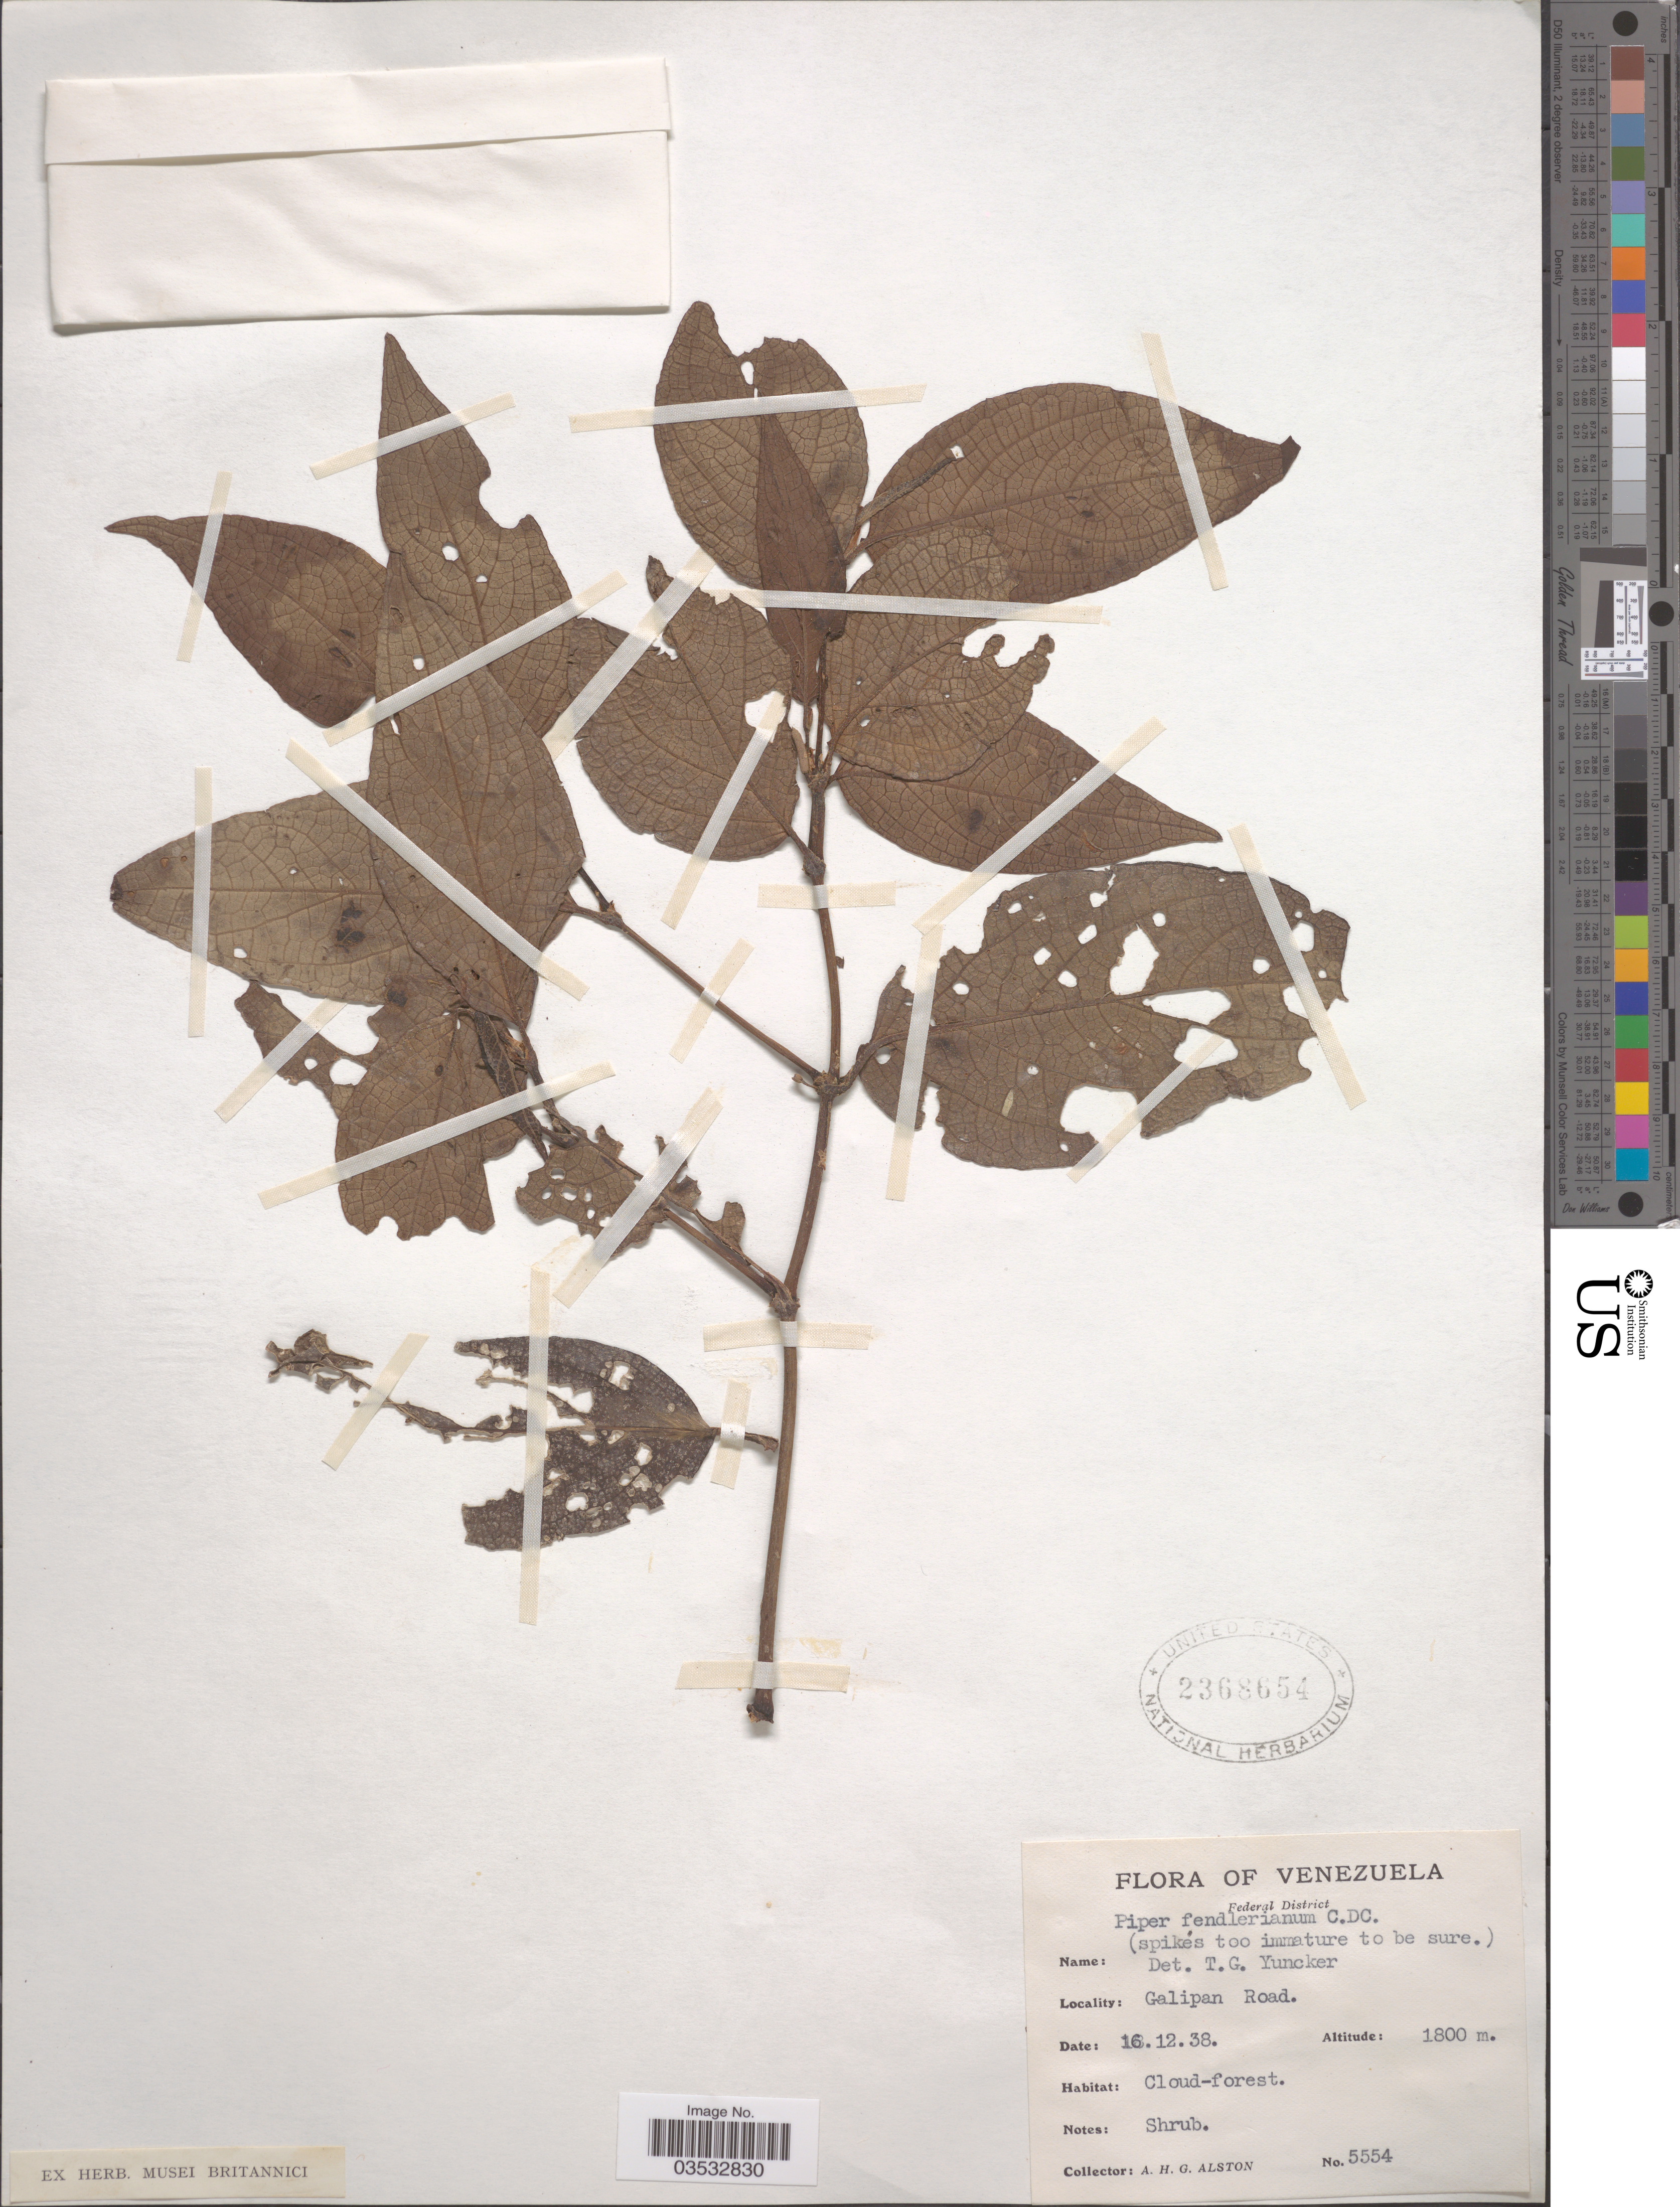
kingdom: Plantae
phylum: Tracheophyta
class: Magnoliopsida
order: Piperales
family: Piperaceae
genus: Piper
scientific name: Piper prunifolium var. prunifolium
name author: Jacq.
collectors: A. H. Alston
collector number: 5554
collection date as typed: Transcribed d/m/y: 16/12/38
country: Venezuela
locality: Federal District. Galipan Road.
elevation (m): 1800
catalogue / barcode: US 2368654